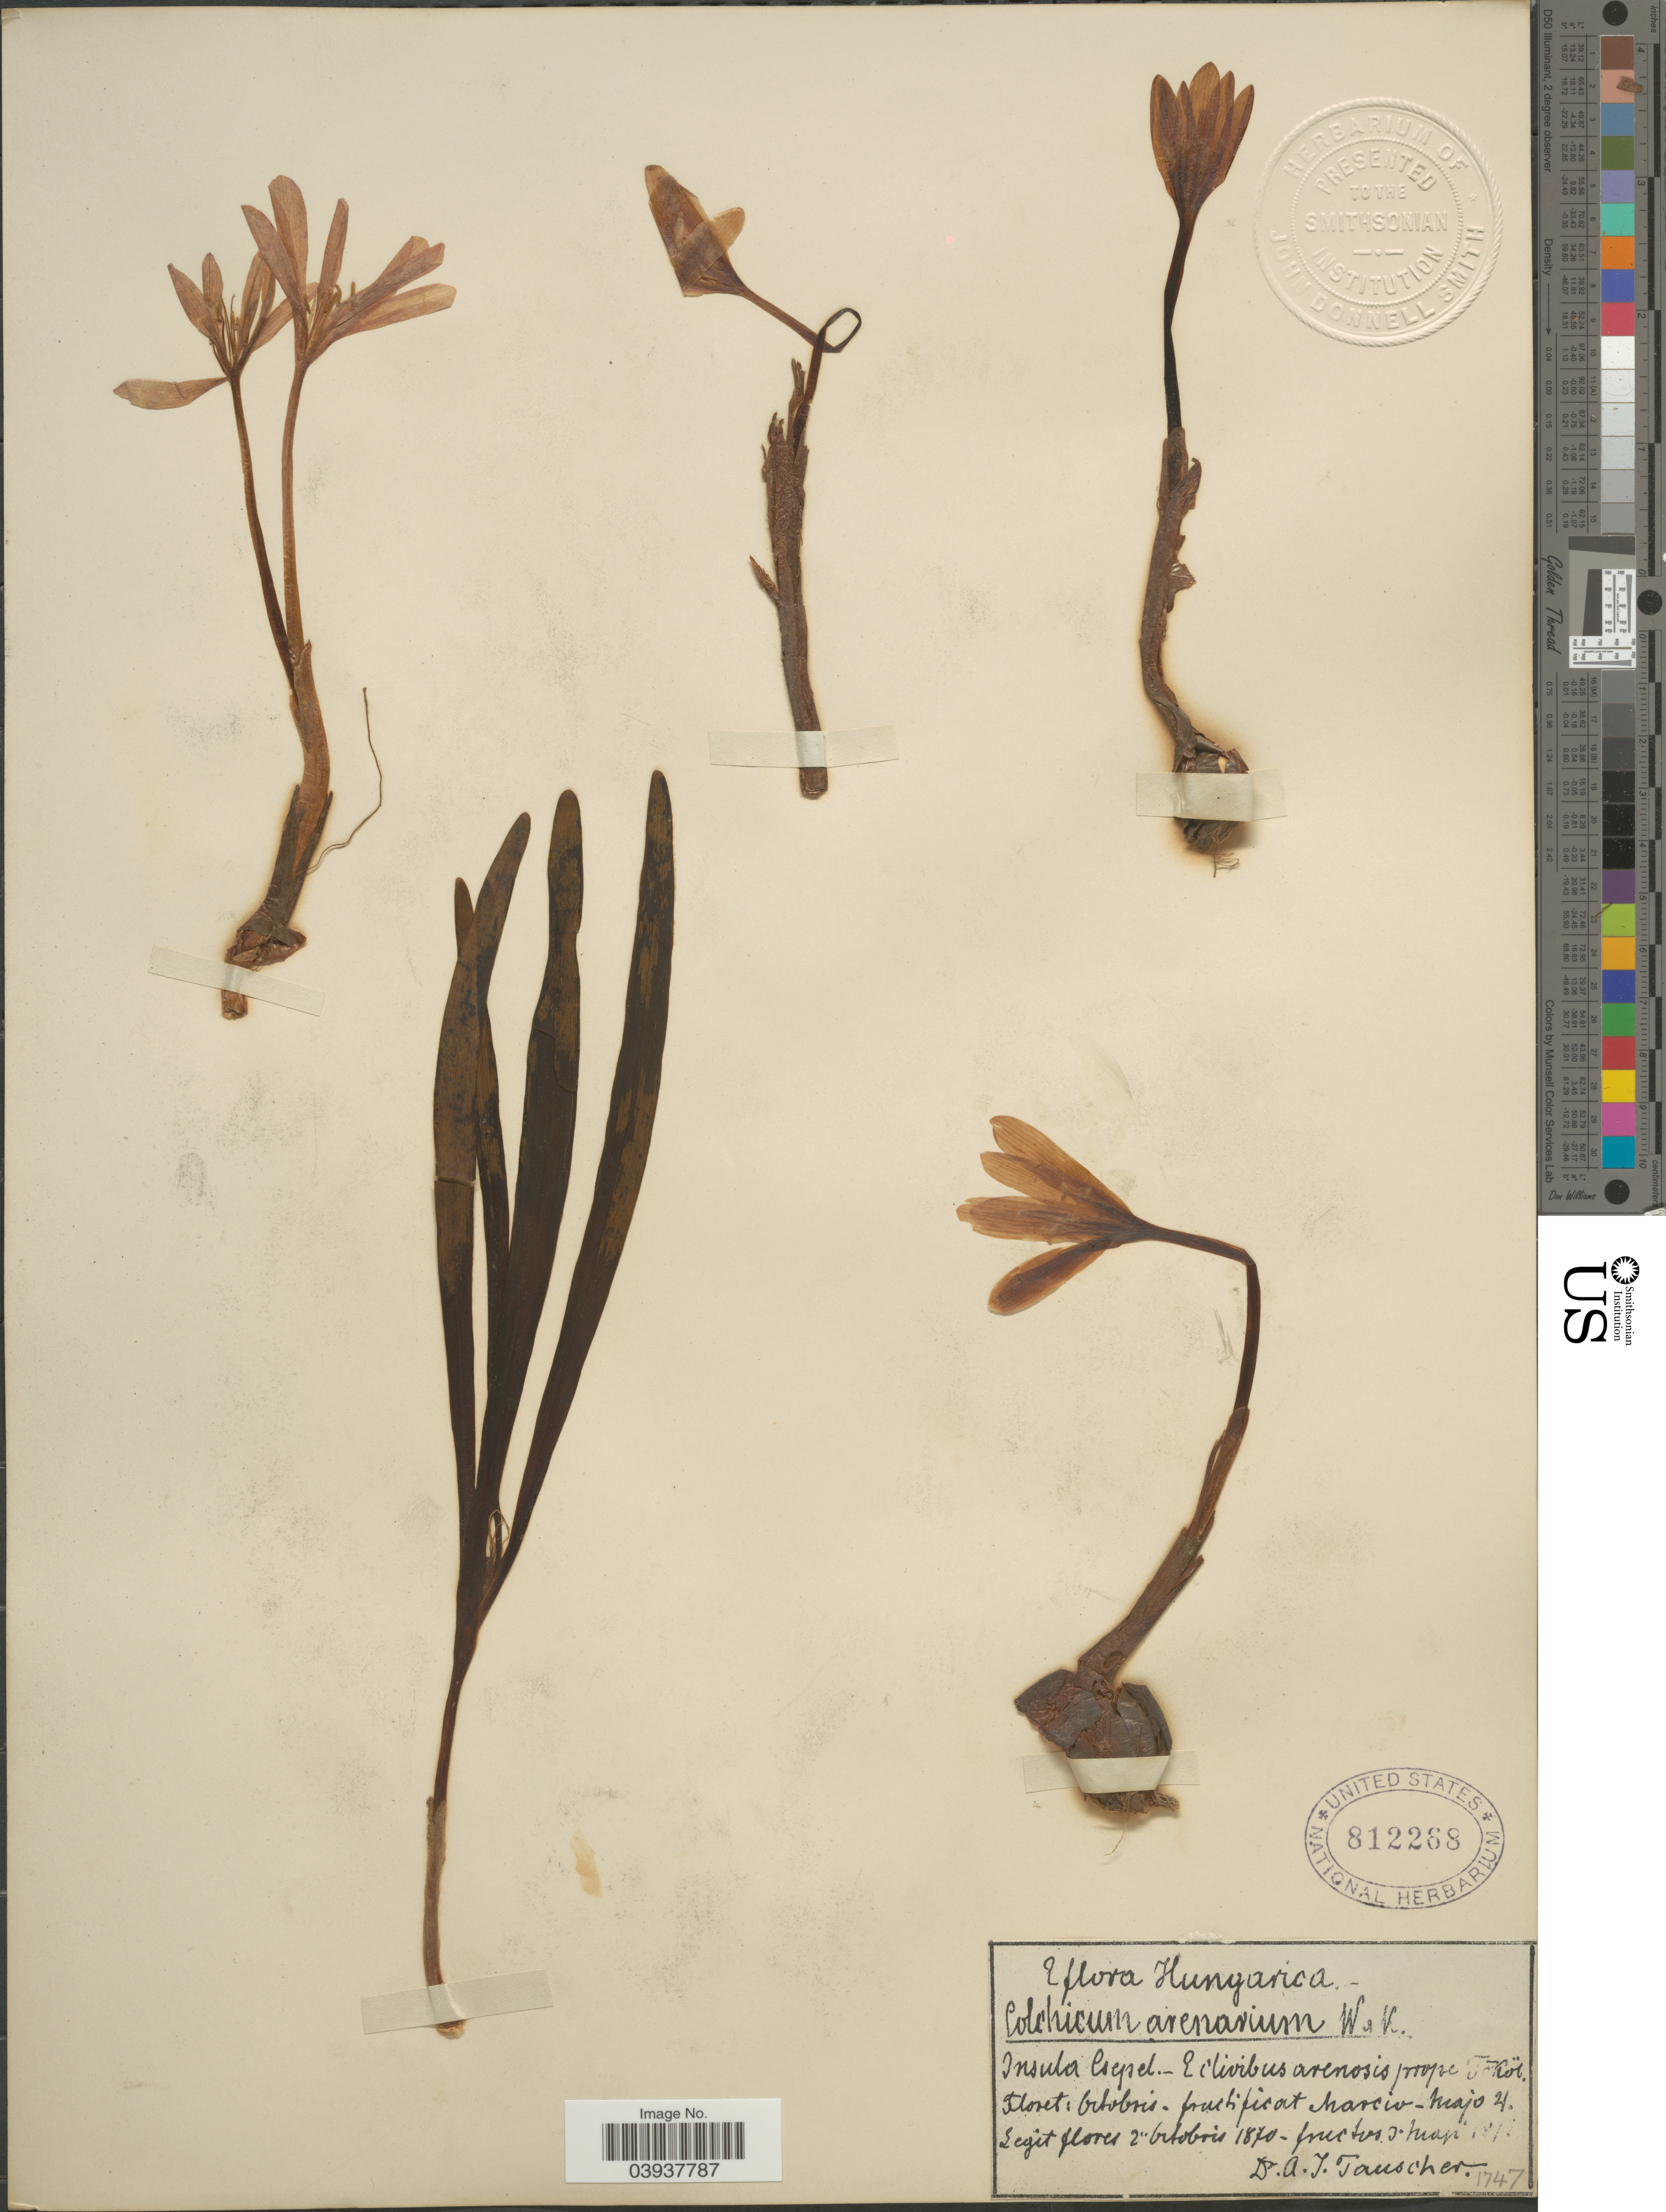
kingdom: Plantae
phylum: Tracheophyta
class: Liliopsida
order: Liliales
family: Colchicaceae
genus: Colchicum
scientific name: Colchicum arenarium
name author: Waldst. & Kit.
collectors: A. Tauscher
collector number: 1747?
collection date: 1870-10-02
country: Hungary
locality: Hungarica. Eclivibus arenosis prope Tokol.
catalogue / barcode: US 812268